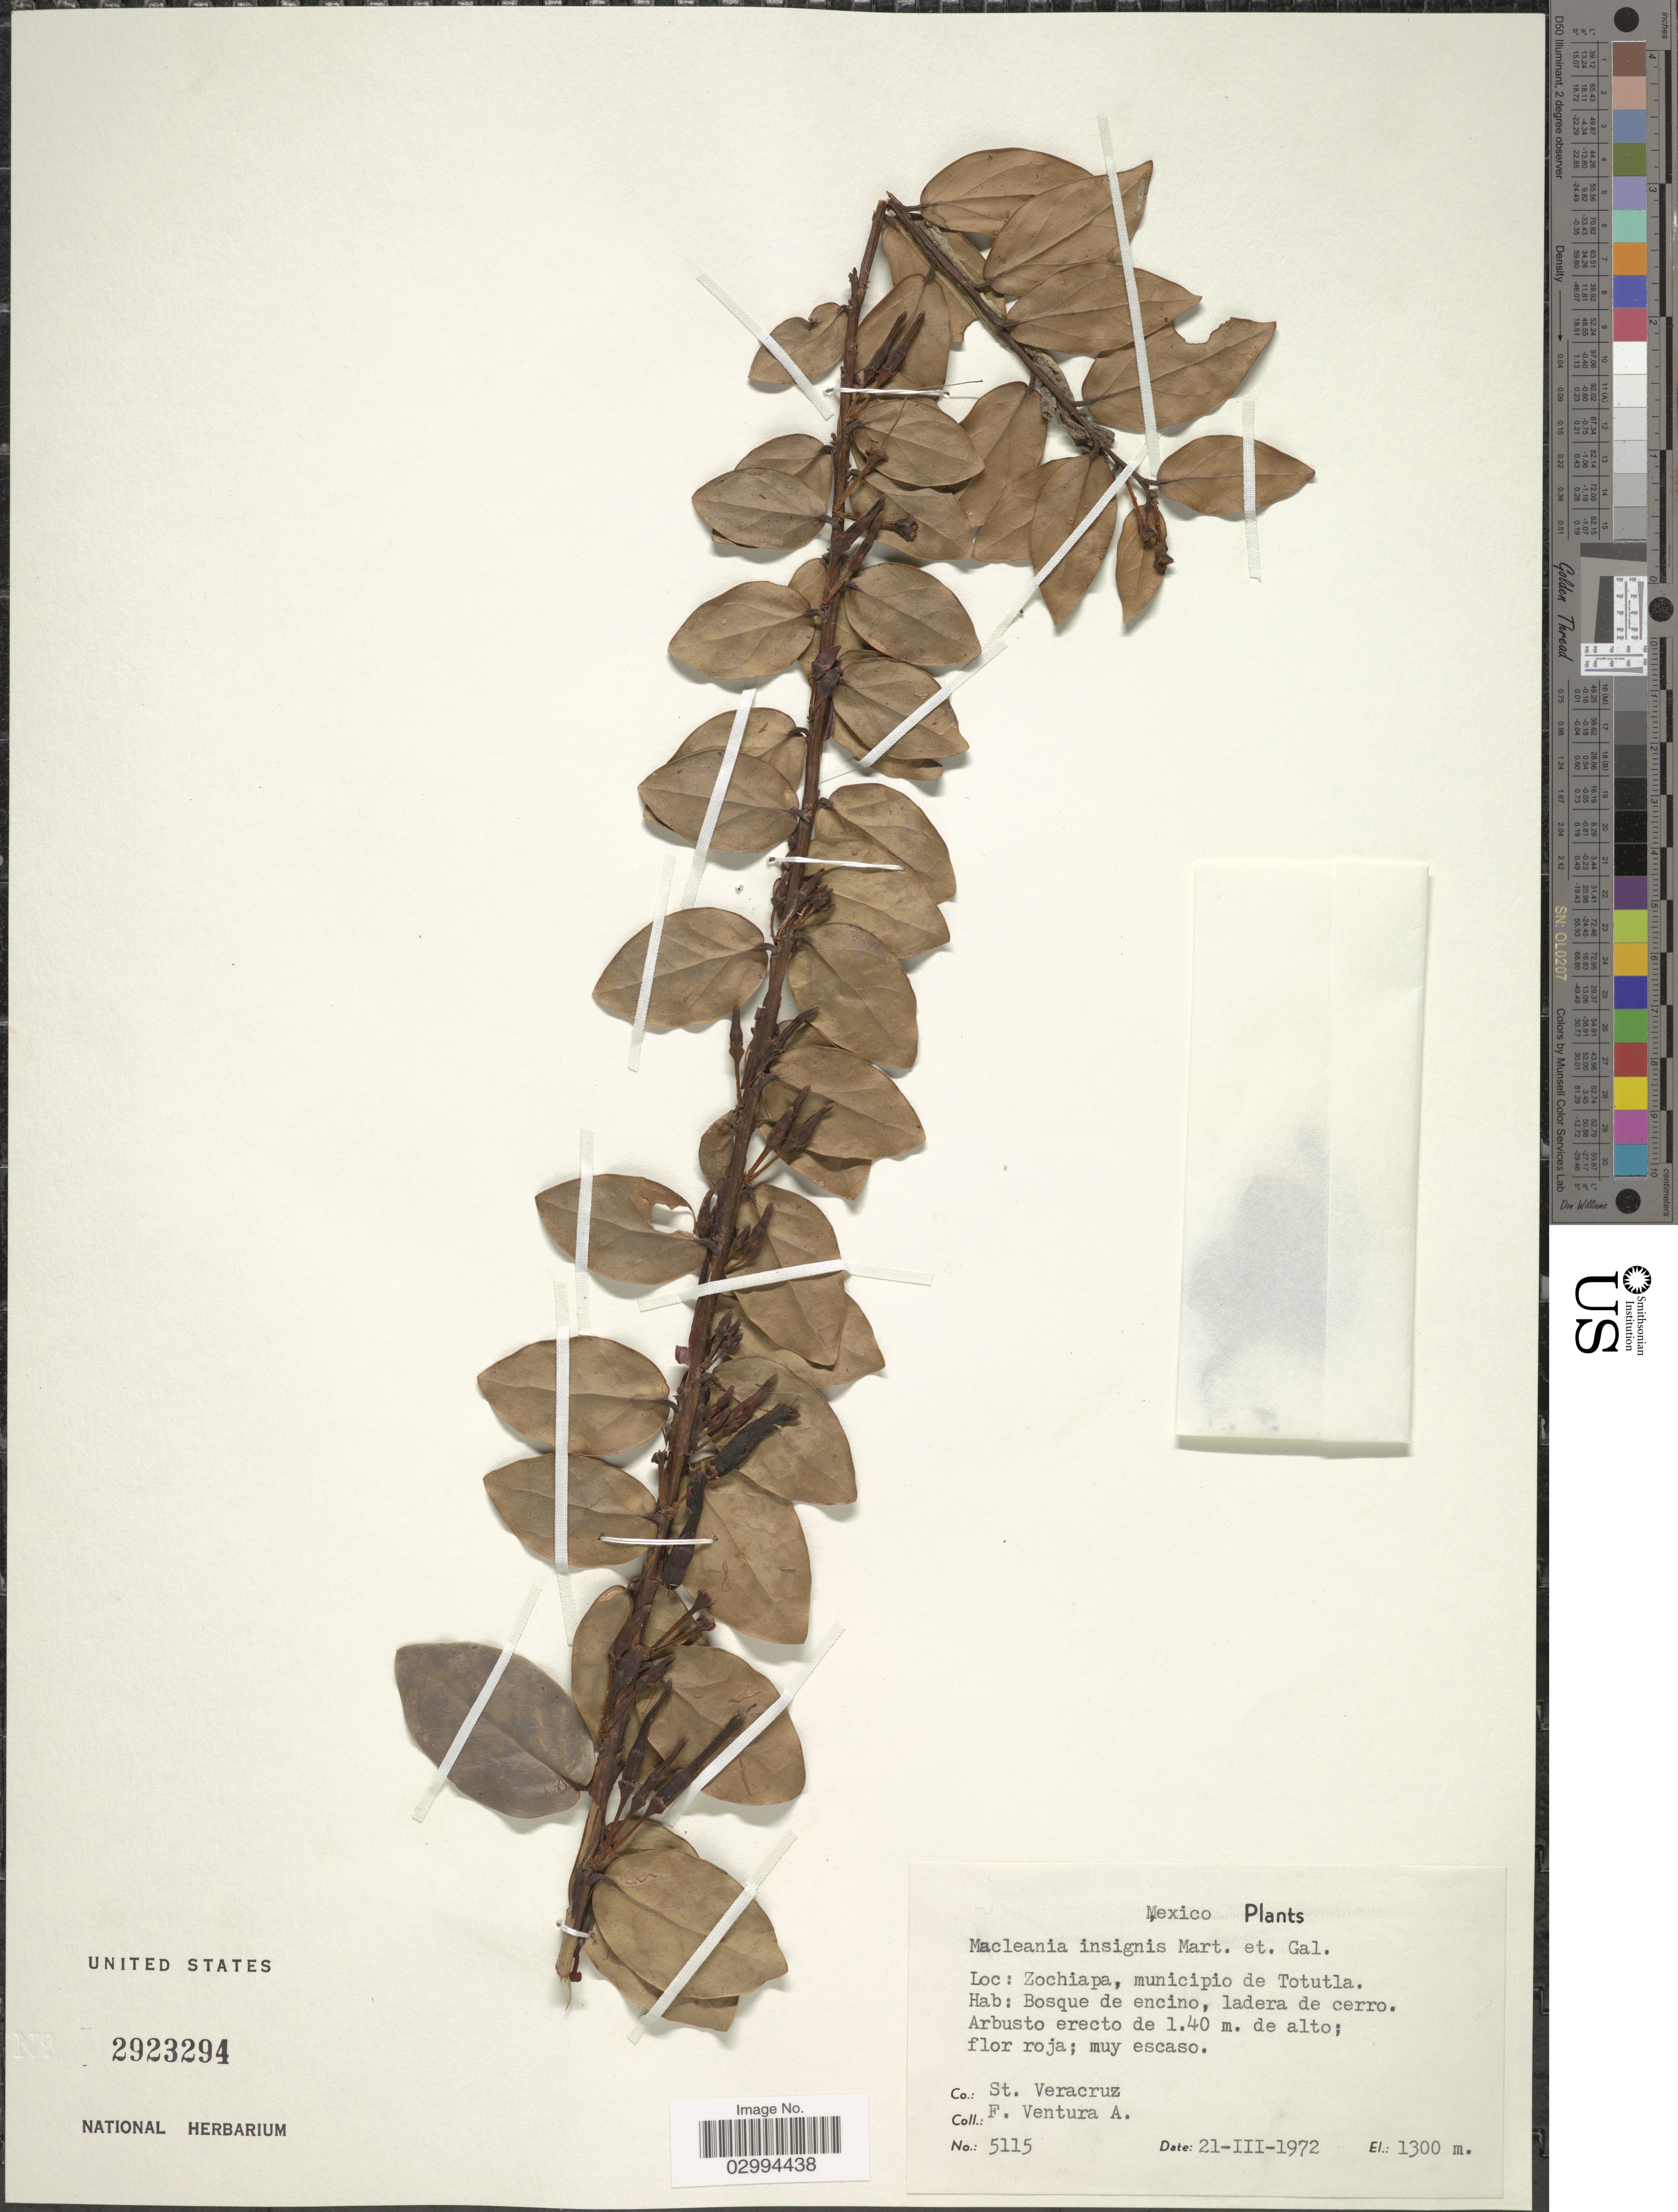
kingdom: Plantae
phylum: Tracheophyta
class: Magnoliopsida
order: Ericales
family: Ericaceae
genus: Macleania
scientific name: Macleania insignis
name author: M. Martens & Galeotti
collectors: F. Ventura A.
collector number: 5115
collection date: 1972-03-21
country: Nicaragua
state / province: Matagalpa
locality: Zochiapa, municipio de Totutla. Co.: St. Veracruz.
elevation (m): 1300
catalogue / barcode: US 2923294